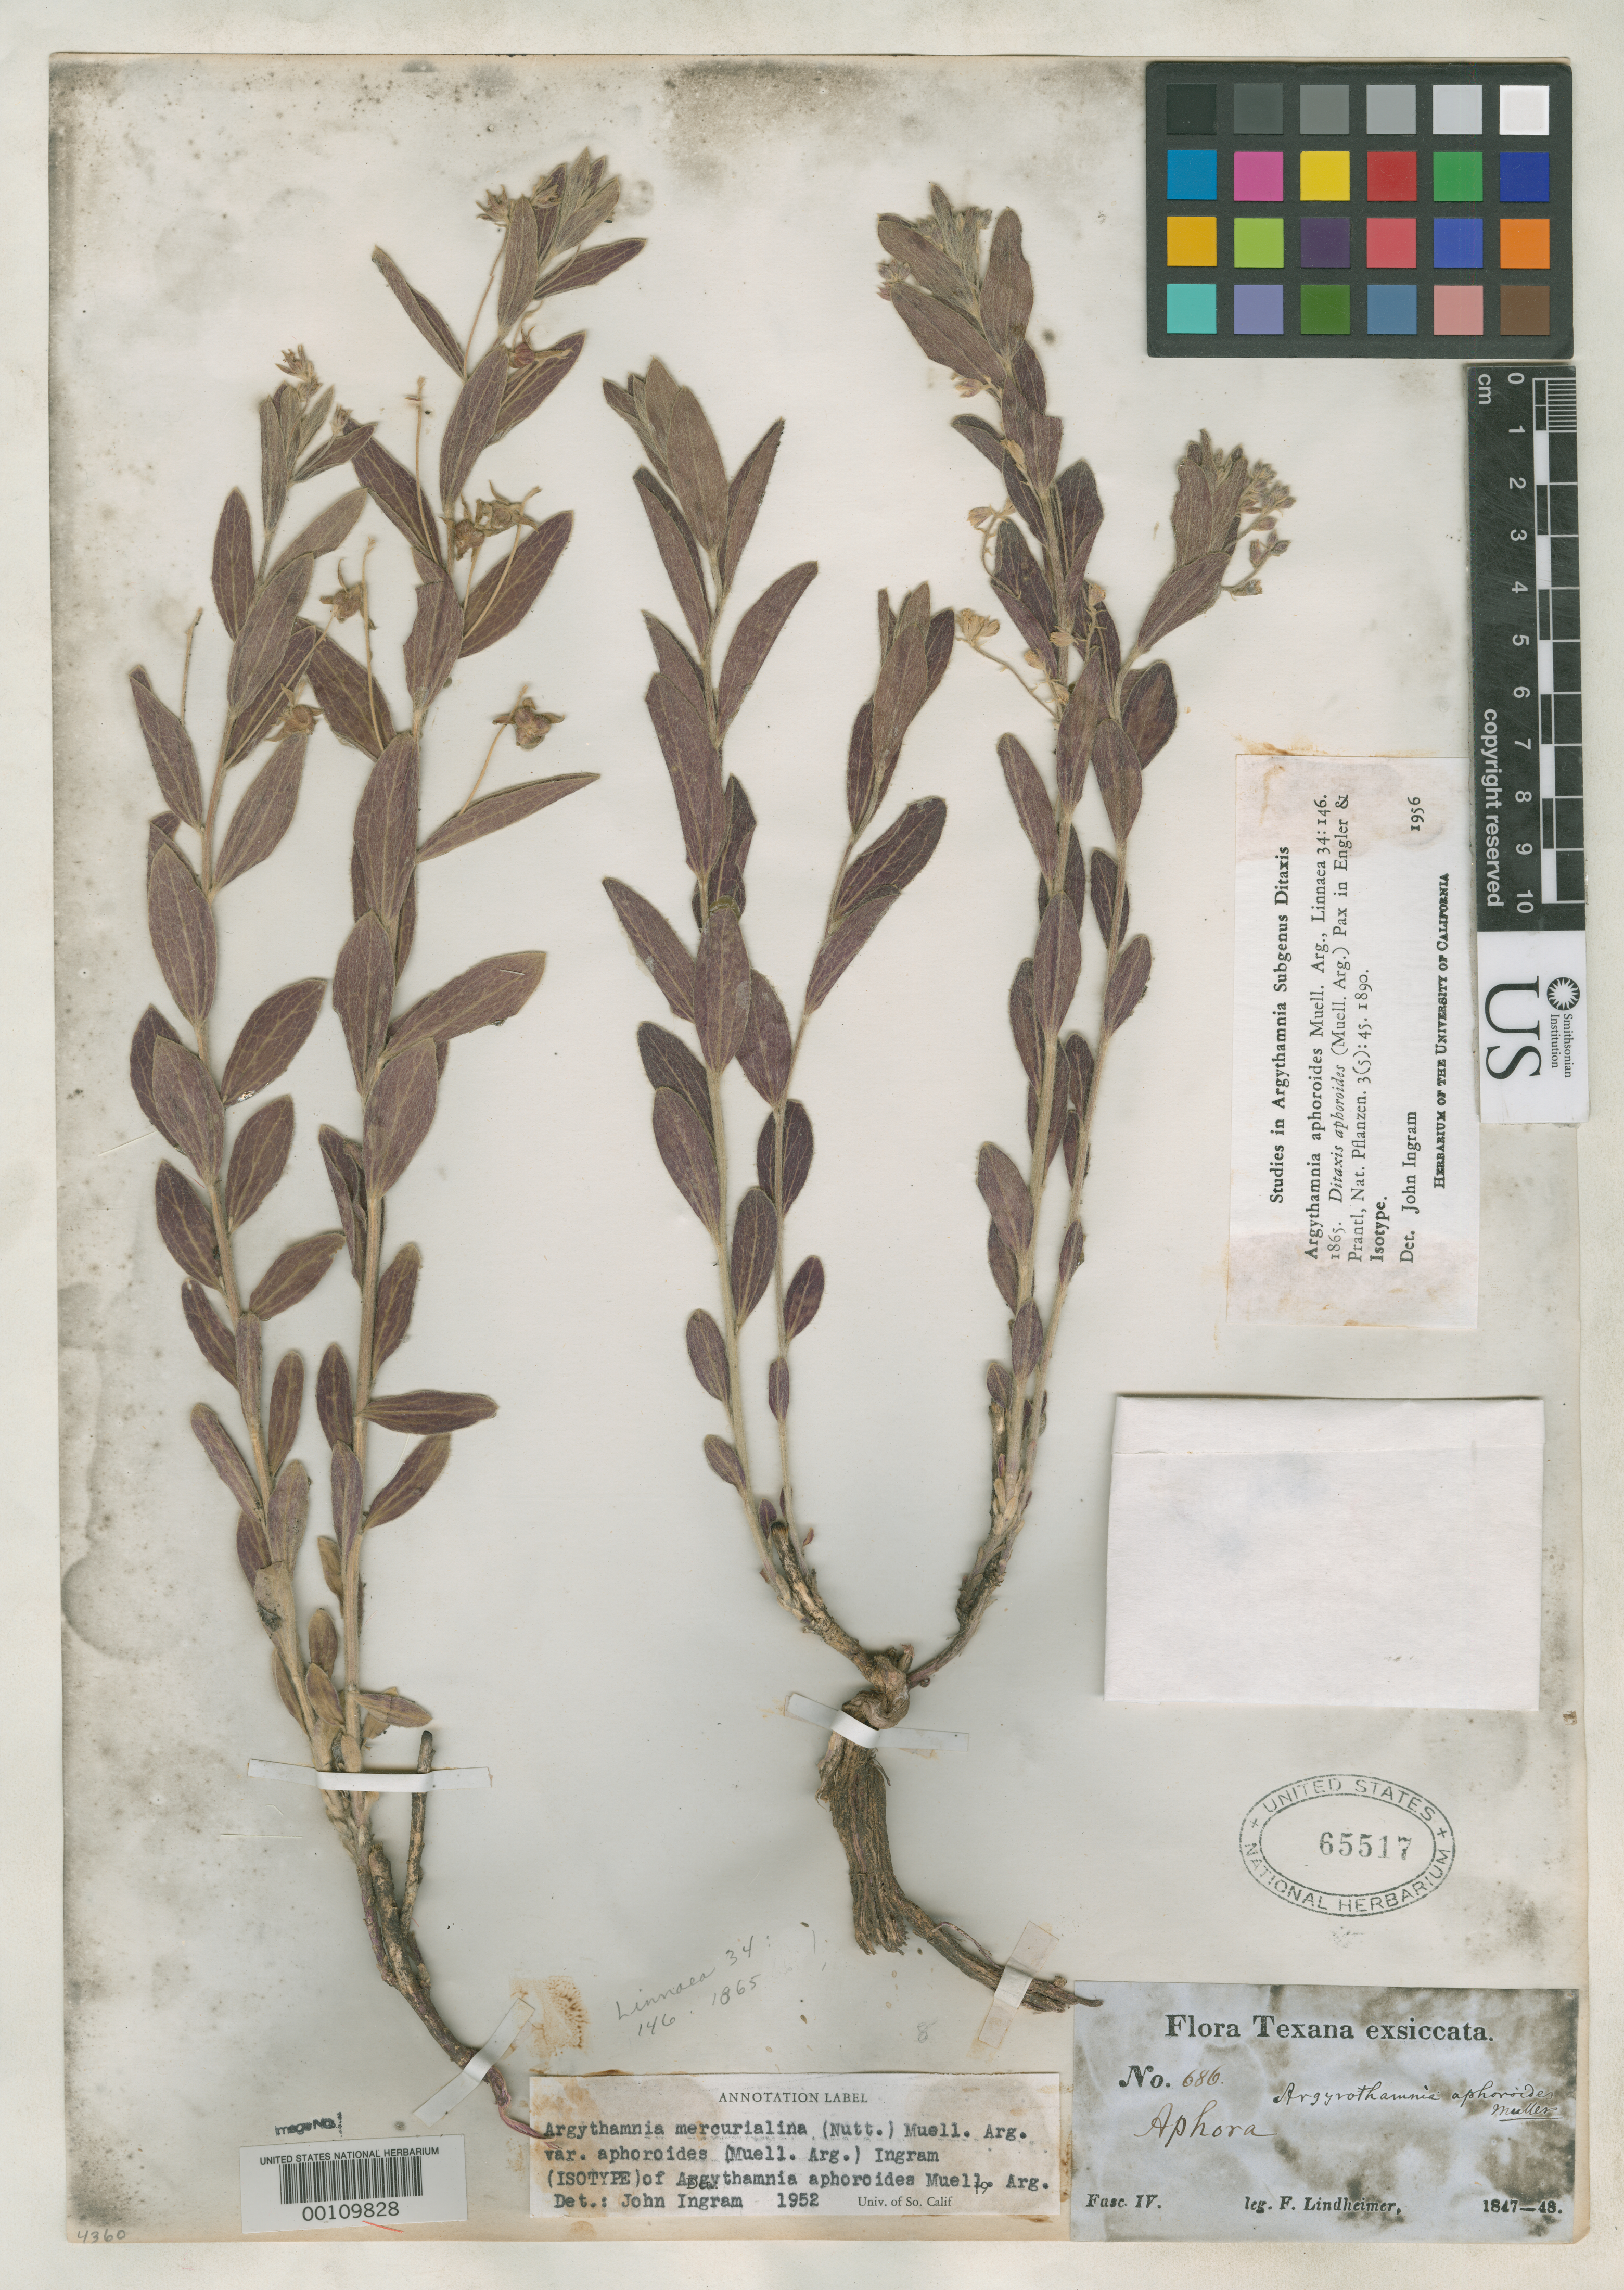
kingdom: Plantae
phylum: Tracheophyta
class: Magnoliopsida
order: Malpighiales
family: Euphorbiaceae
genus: Argythamnia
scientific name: Argythamnia aphoroides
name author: Müll. Arg.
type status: Isotype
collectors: F. J. Lindheimer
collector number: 686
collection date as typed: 1847 to -- --- 1848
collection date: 1847/1848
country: United States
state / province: Texas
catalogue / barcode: US 65517